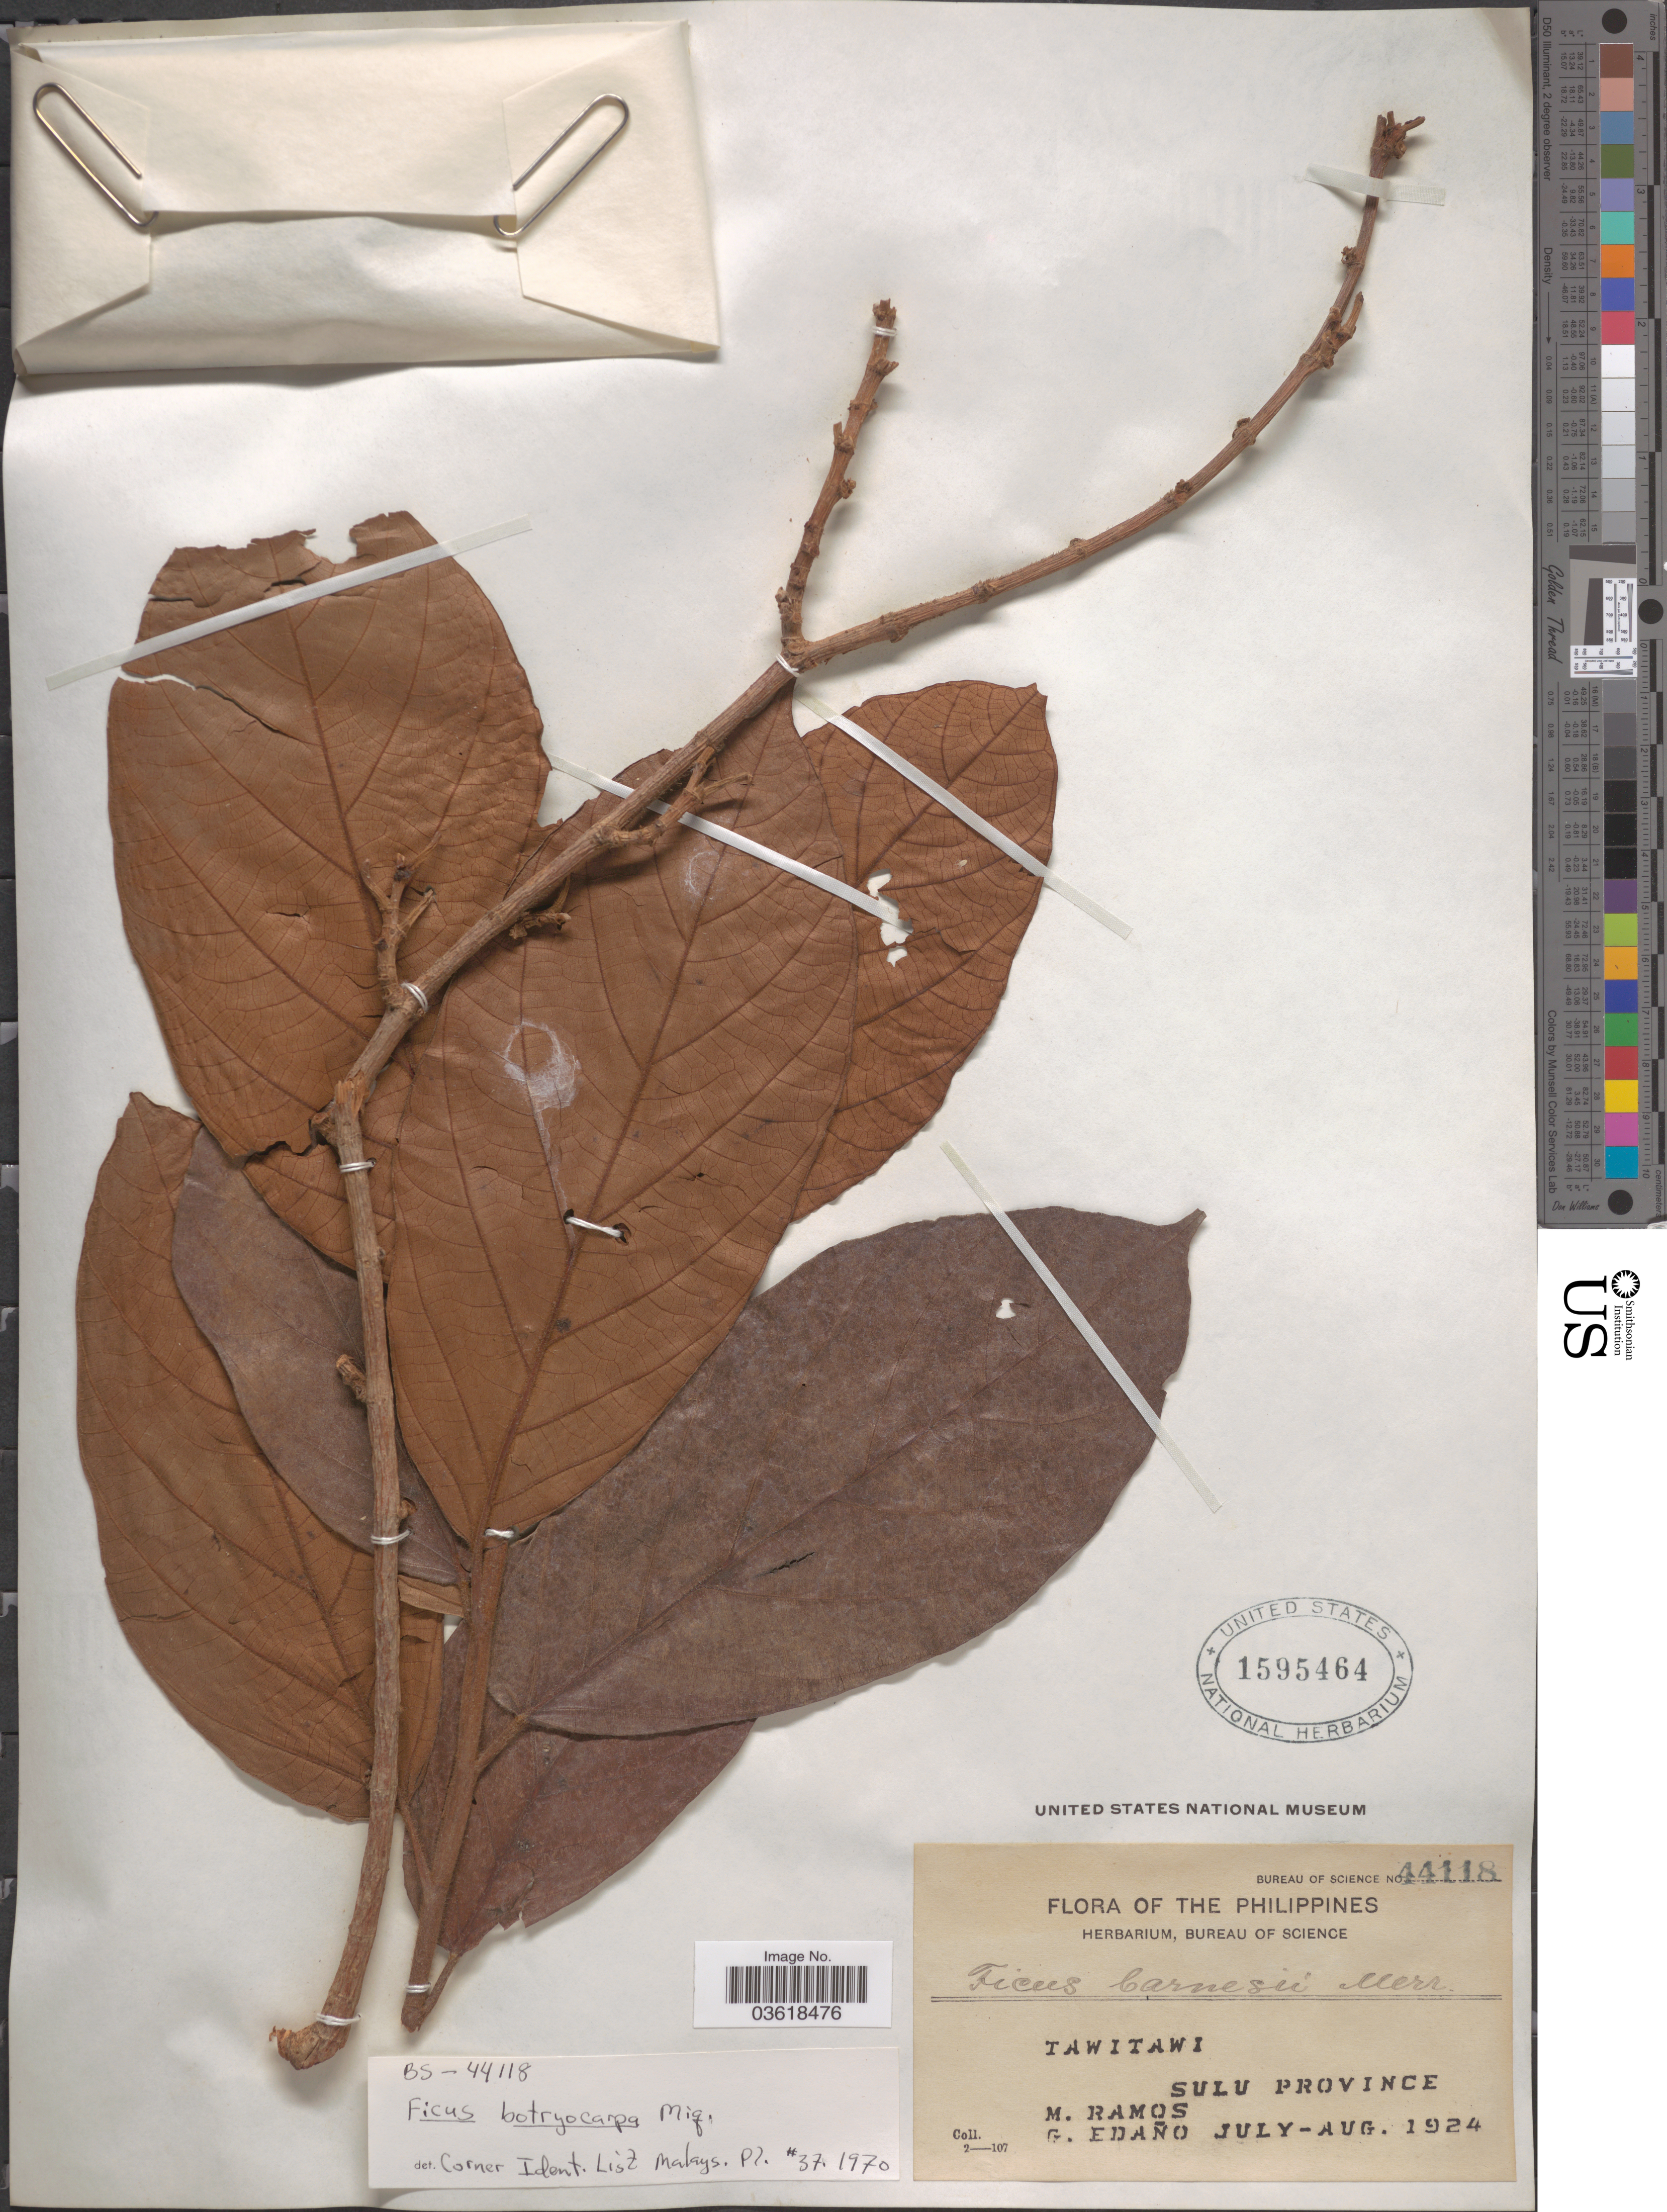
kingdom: Plantae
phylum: Tracheophyta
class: Magnoliopsida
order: Rosales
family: Moraceae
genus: Ficus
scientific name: Ficus botryocarpa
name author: Miq.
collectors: M. Ramos & G. Edaño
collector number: Bureau of Science 44118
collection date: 1924-07/1924-08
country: Philippines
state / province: Muslim Mindanao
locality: Tawitawi. Sulu Province.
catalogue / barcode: US 1595464